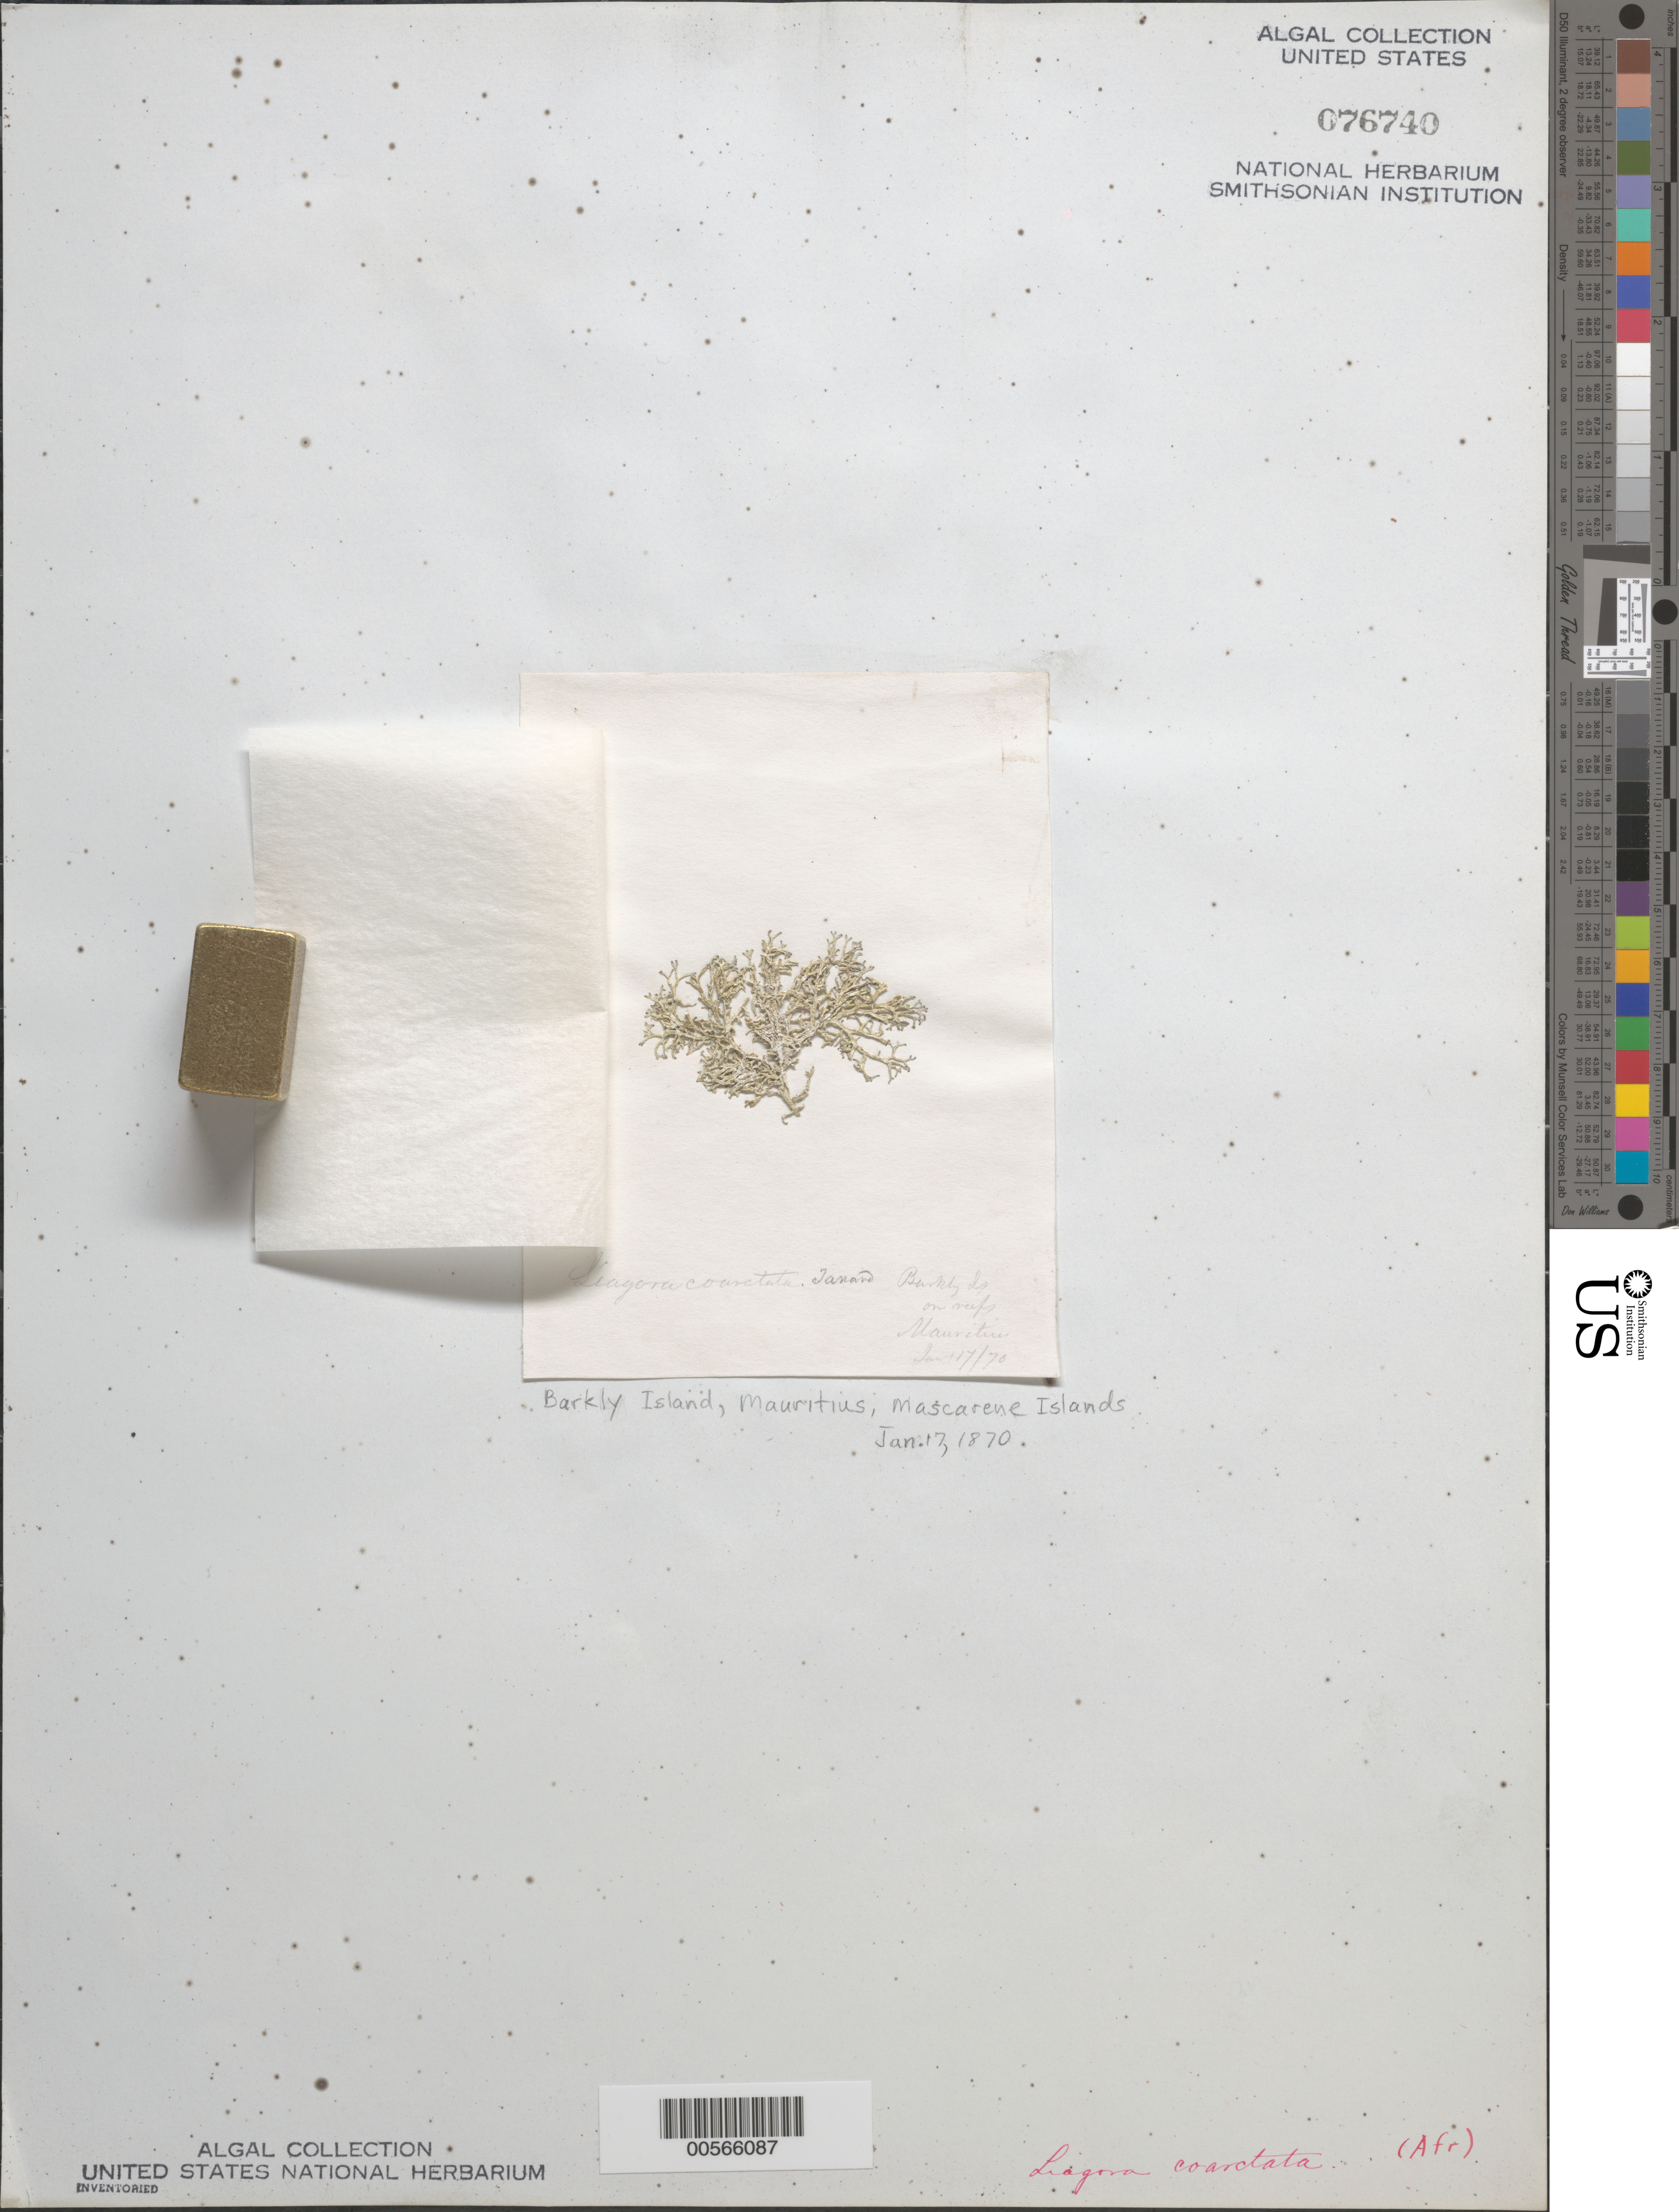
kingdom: Plantae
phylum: Rhodophyta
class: Florideophyceae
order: Nemaliales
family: Liagoraceae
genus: Liagora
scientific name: Liagora turneri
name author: Zanardini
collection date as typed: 17 Jan 1870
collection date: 1870-01-17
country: Mauritius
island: Barkly Island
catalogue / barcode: US 76740